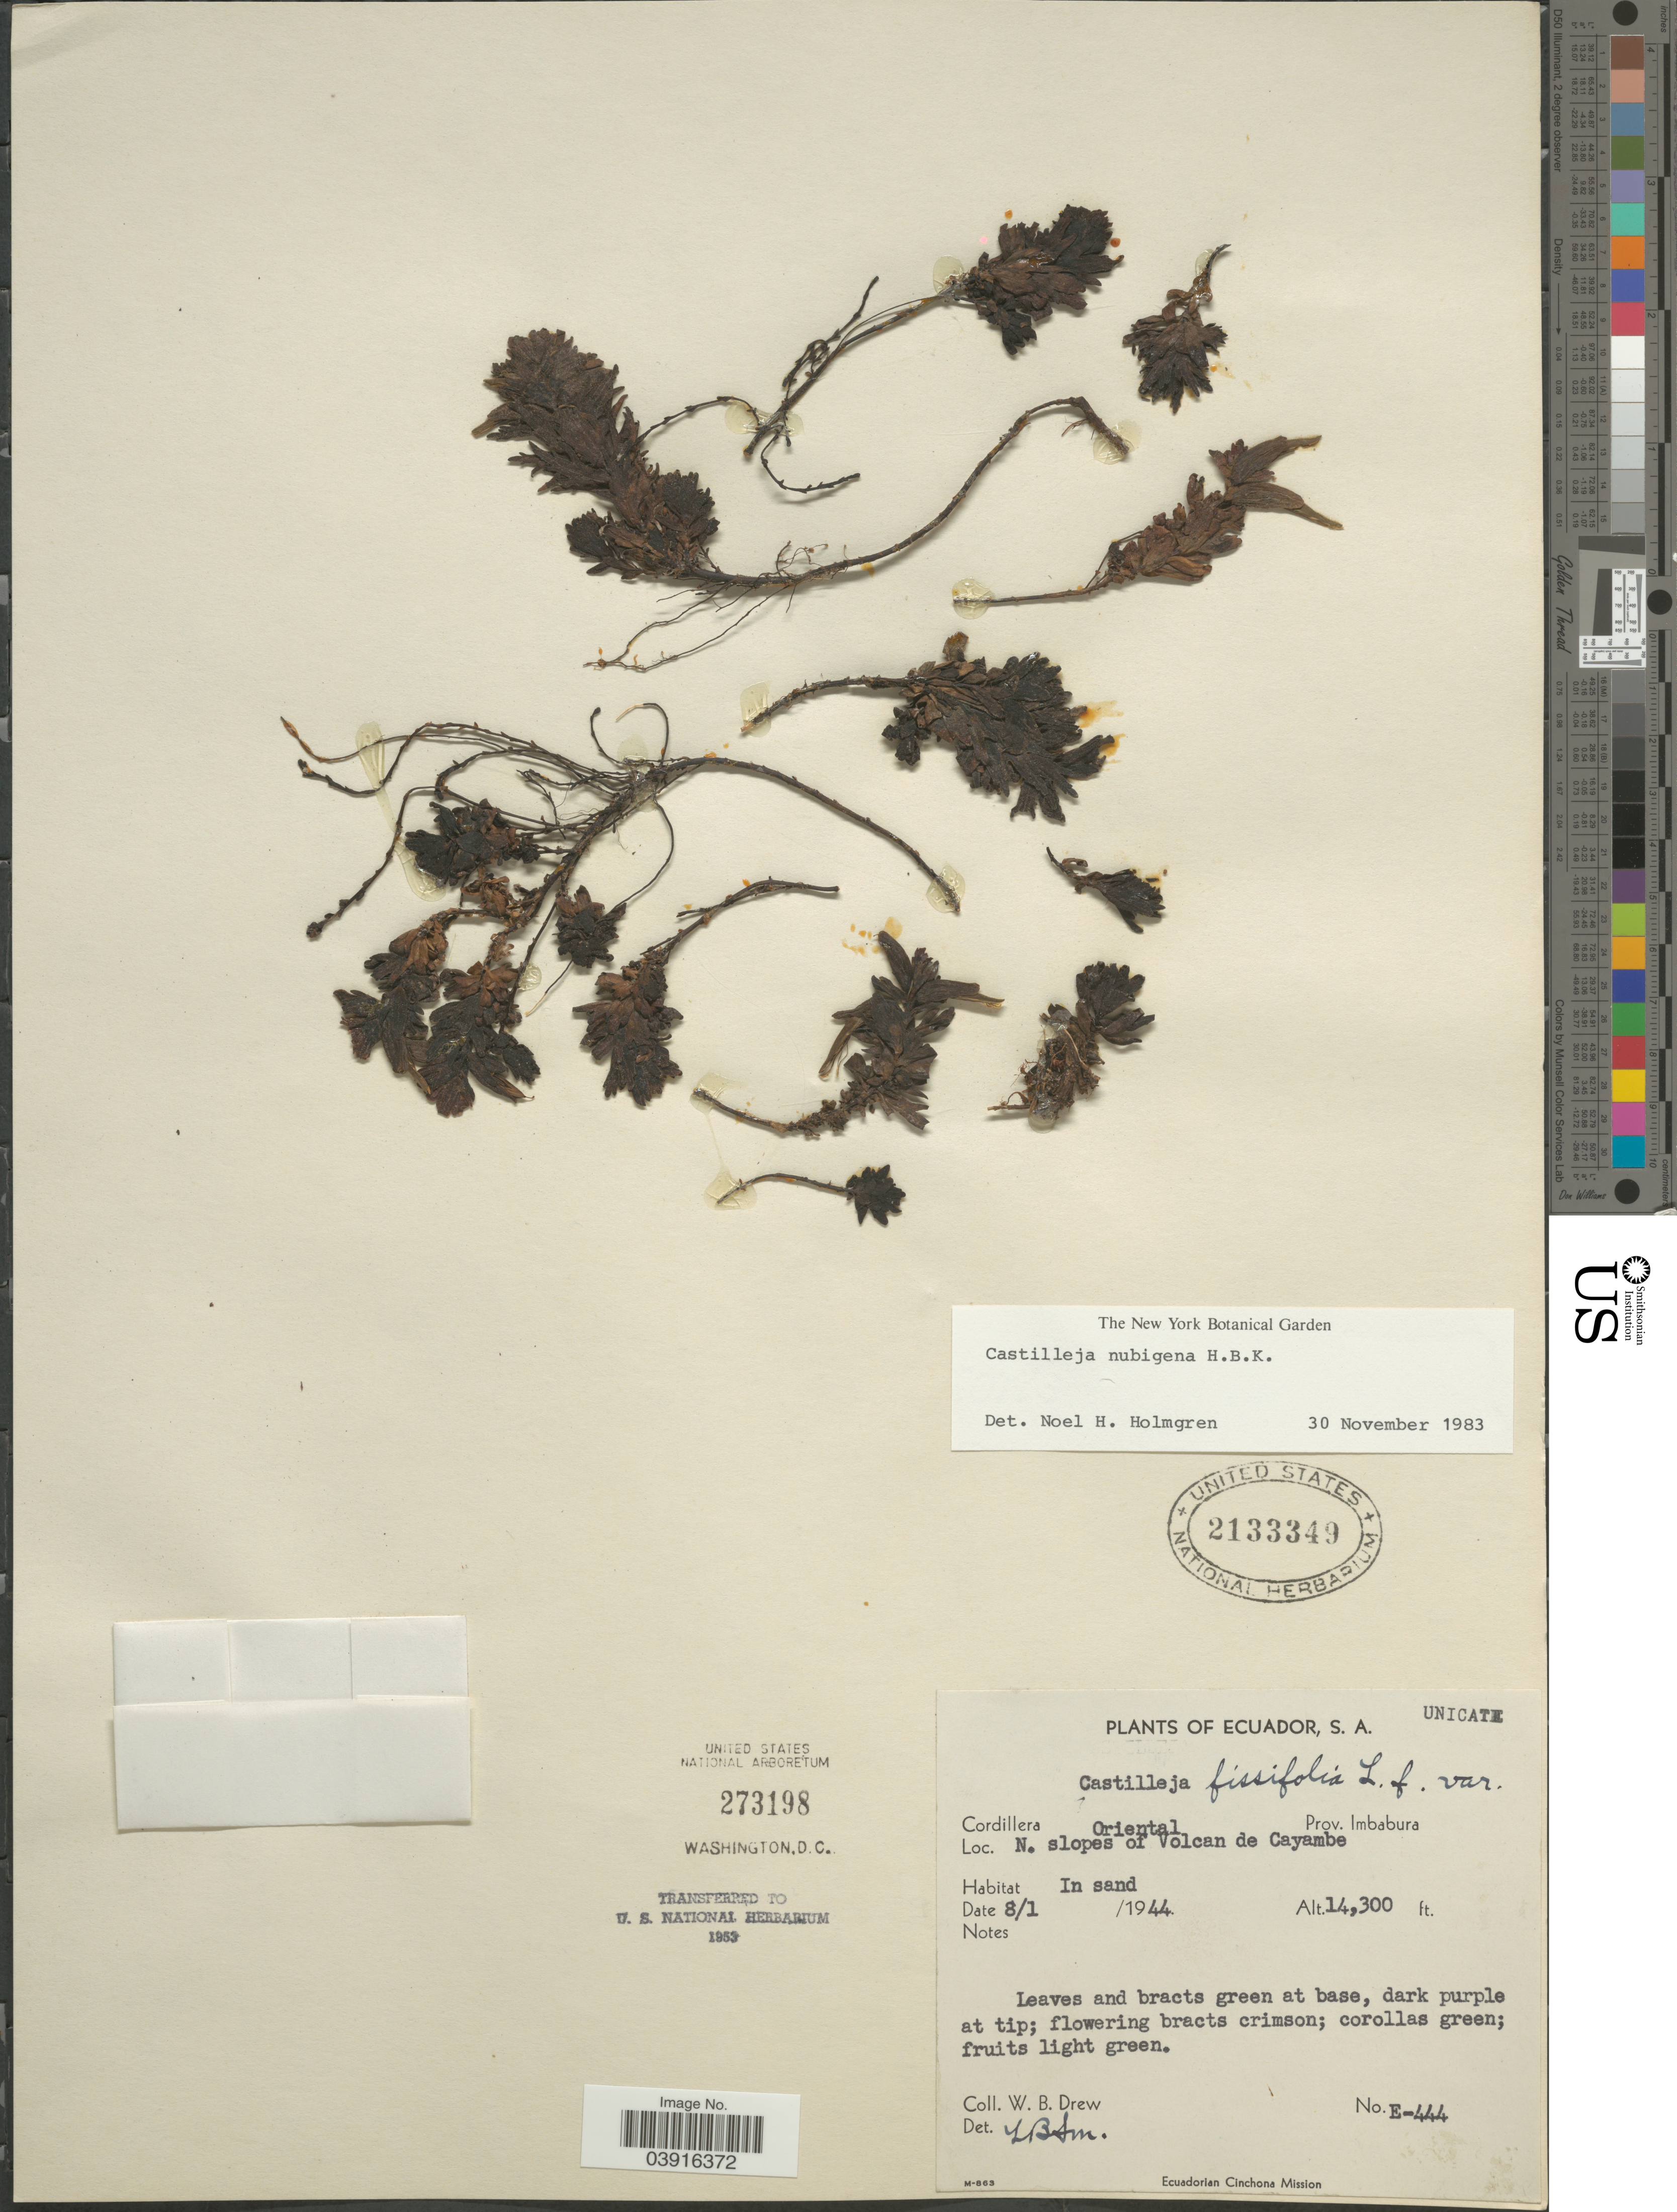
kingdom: Plantae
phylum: Tracheophyta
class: Magnoliopsida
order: Lamiales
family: Orobanchaceae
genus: Castilleja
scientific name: Castilleja nubigena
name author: Kunth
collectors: W. B. Drew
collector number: E-444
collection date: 1944-01-08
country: Ecuador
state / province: Imbabura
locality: Cordillera Oriental. N. slopes of Volcan de Cayambe.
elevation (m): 4359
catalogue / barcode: US 2133349